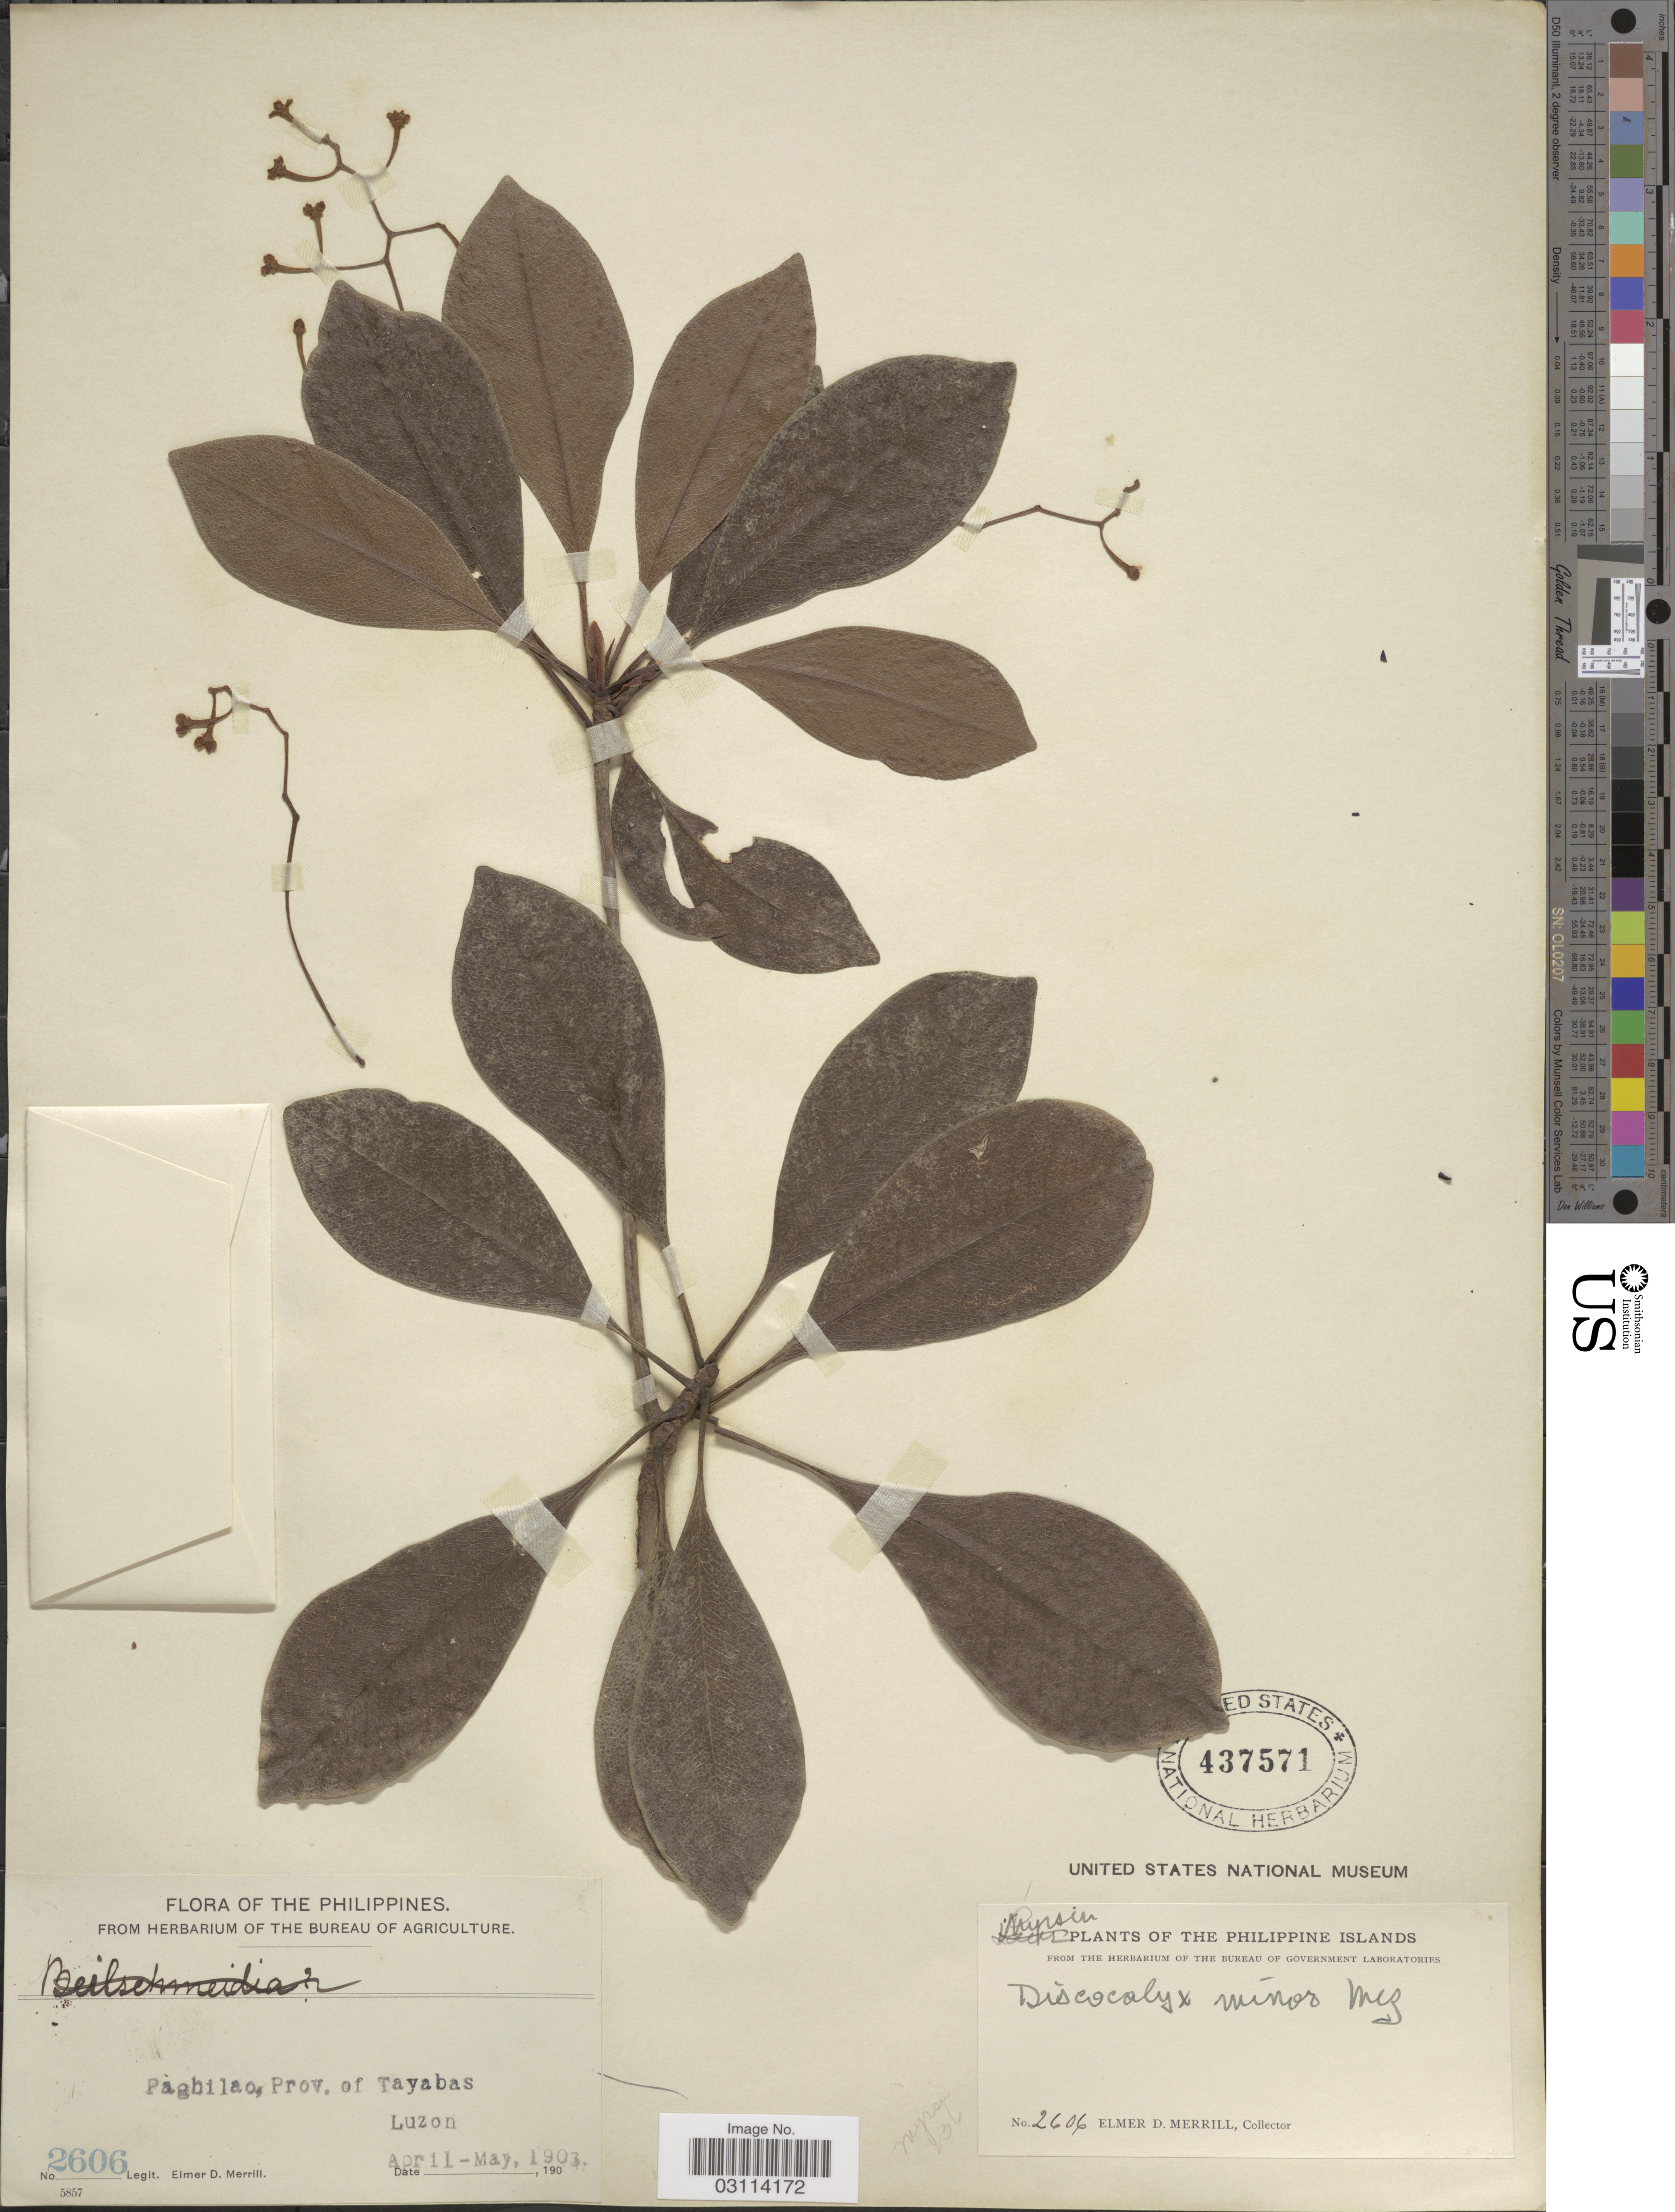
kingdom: Plantae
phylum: Tracheophyta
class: Magnoliopsida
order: Ericales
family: Primulaceae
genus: Discocalyx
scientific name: Discocalyx minor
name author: Mez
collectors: E. D. Merrill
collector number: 2606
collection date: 1903-04/1903-05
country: Philippines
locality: Pagbilao, Prov. of Tayabas. Luzon.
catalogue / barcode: US 437571